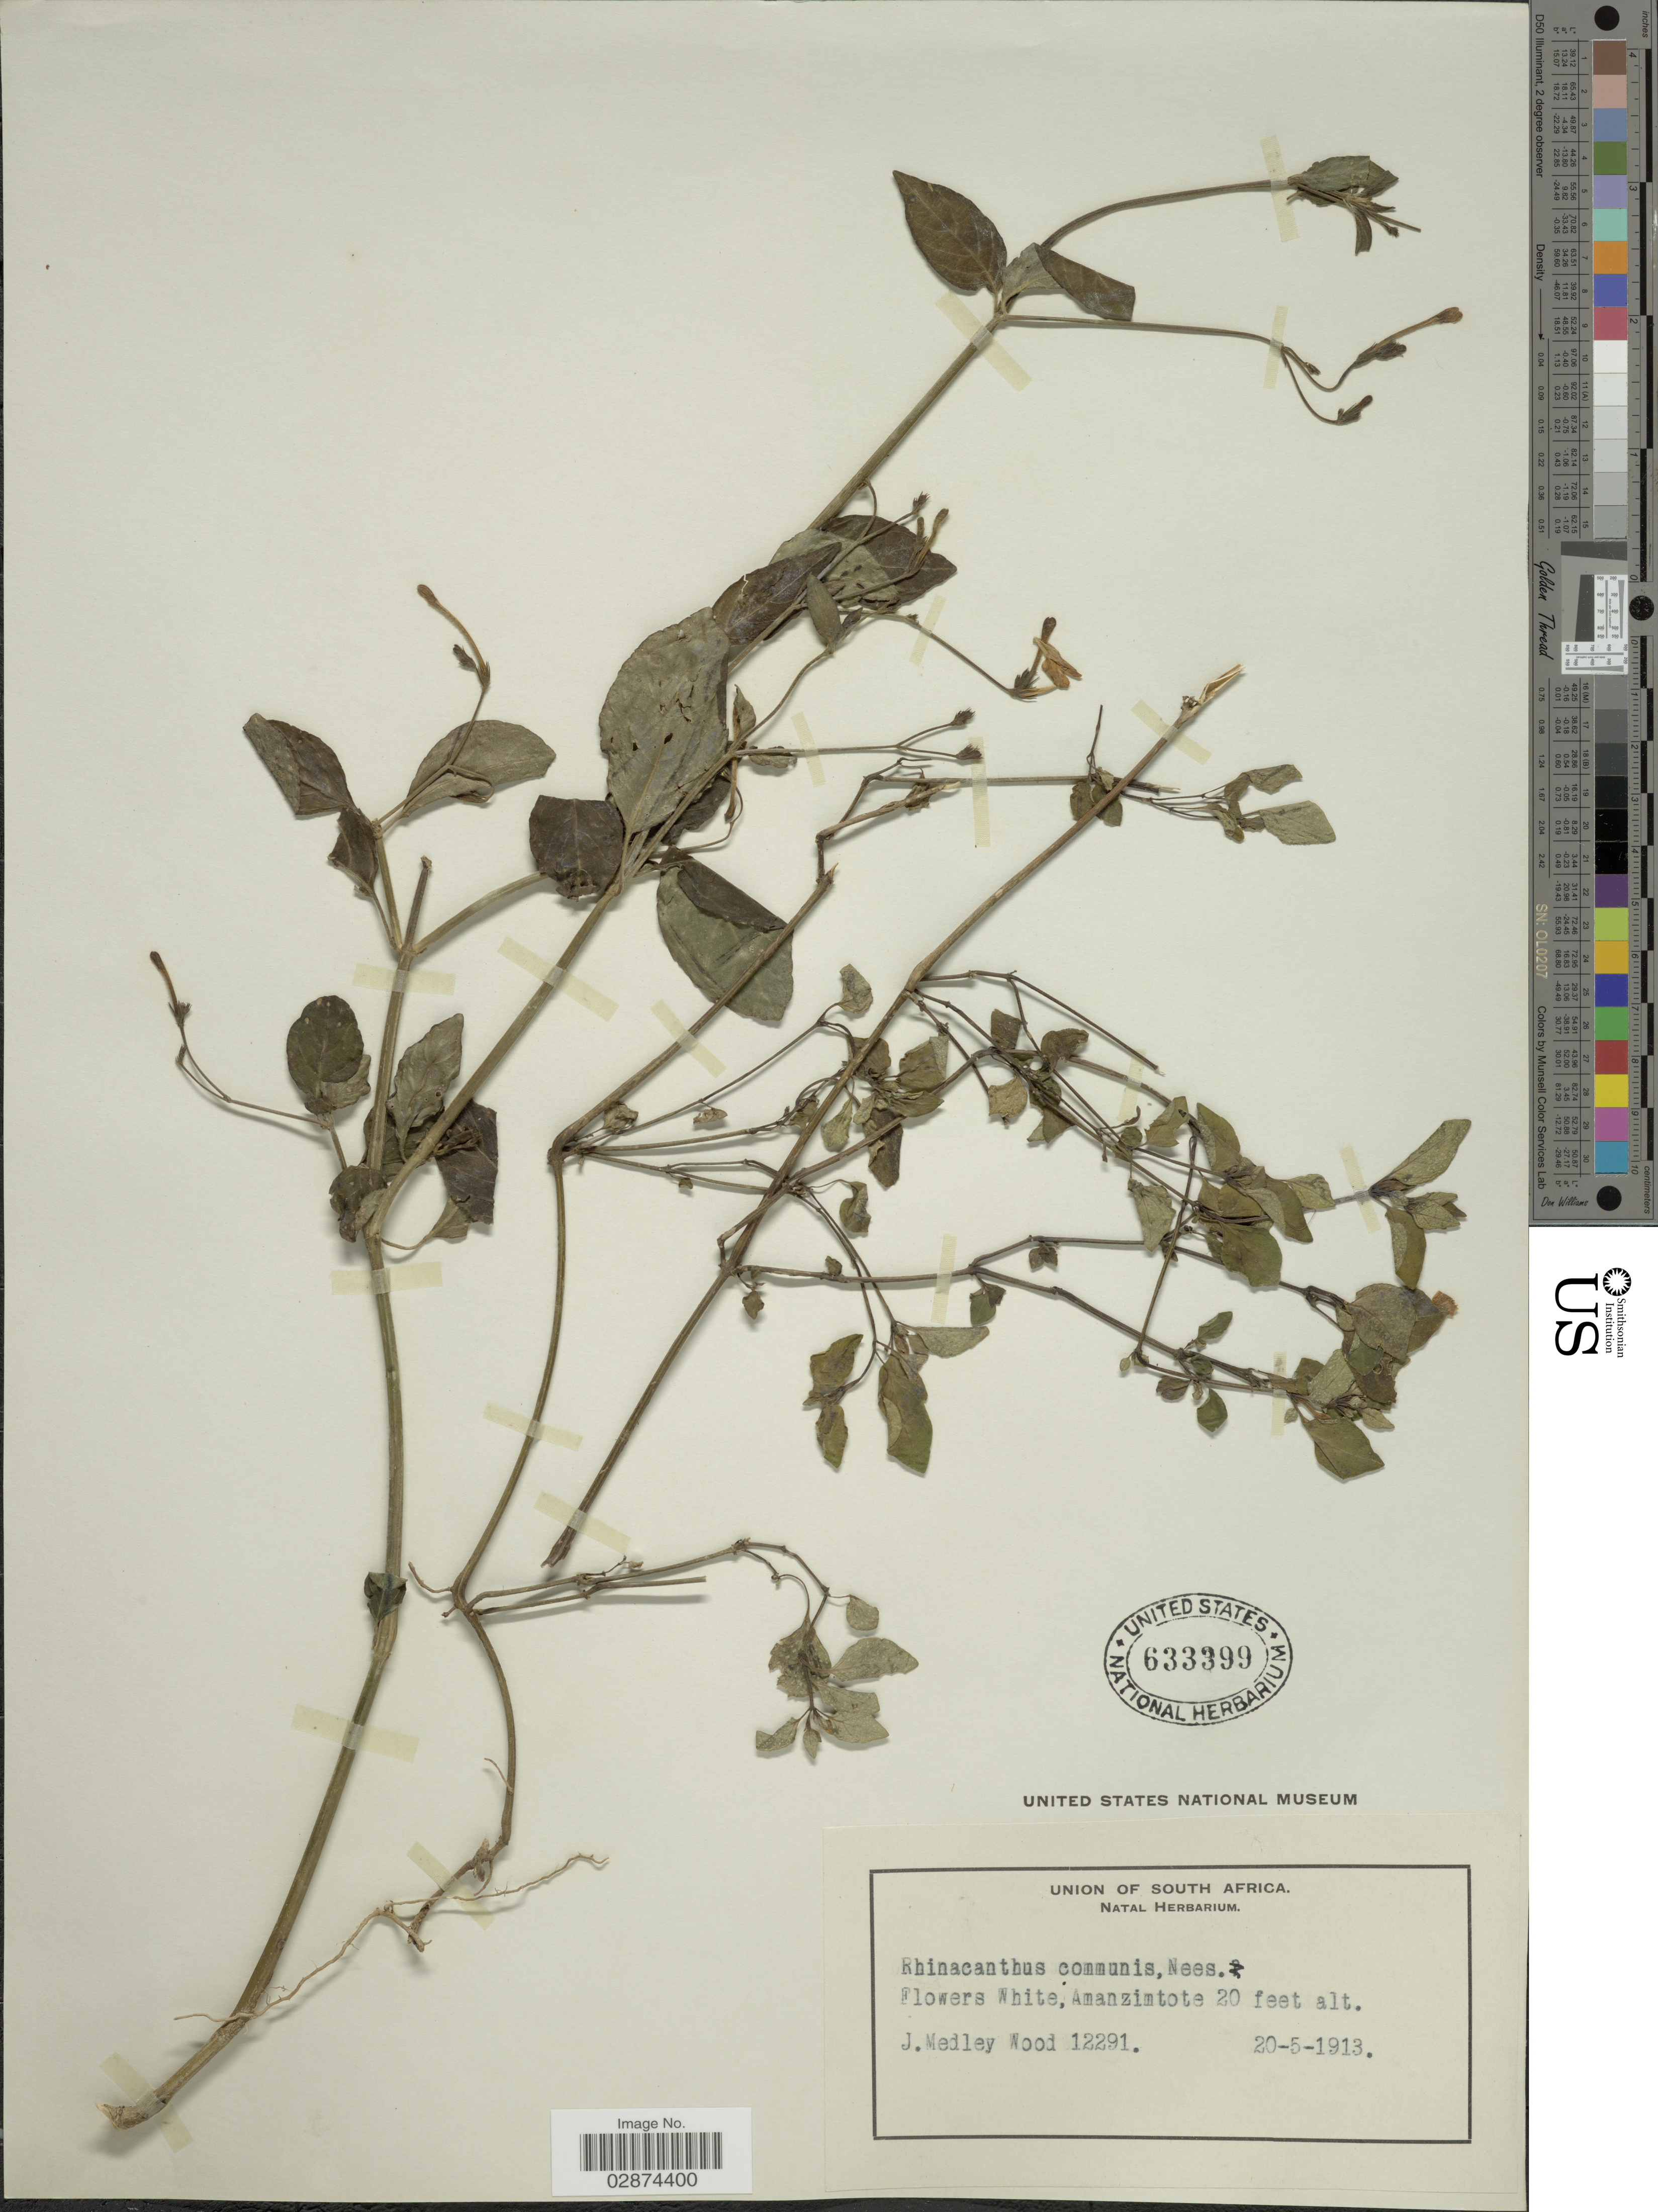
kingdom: Plantae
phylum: Tracheophyta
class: Magnoliopsida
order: Lamiales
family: Acanthaceae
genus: Rhinacanthus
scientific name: Rhinacanthus communis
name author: Nees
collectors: J. Medley Wood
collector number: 12291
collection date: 1913-05-20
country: South Africa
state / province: KwaZulu-Natal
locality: Amanzimtote.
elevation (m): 6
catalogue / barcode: US 633399